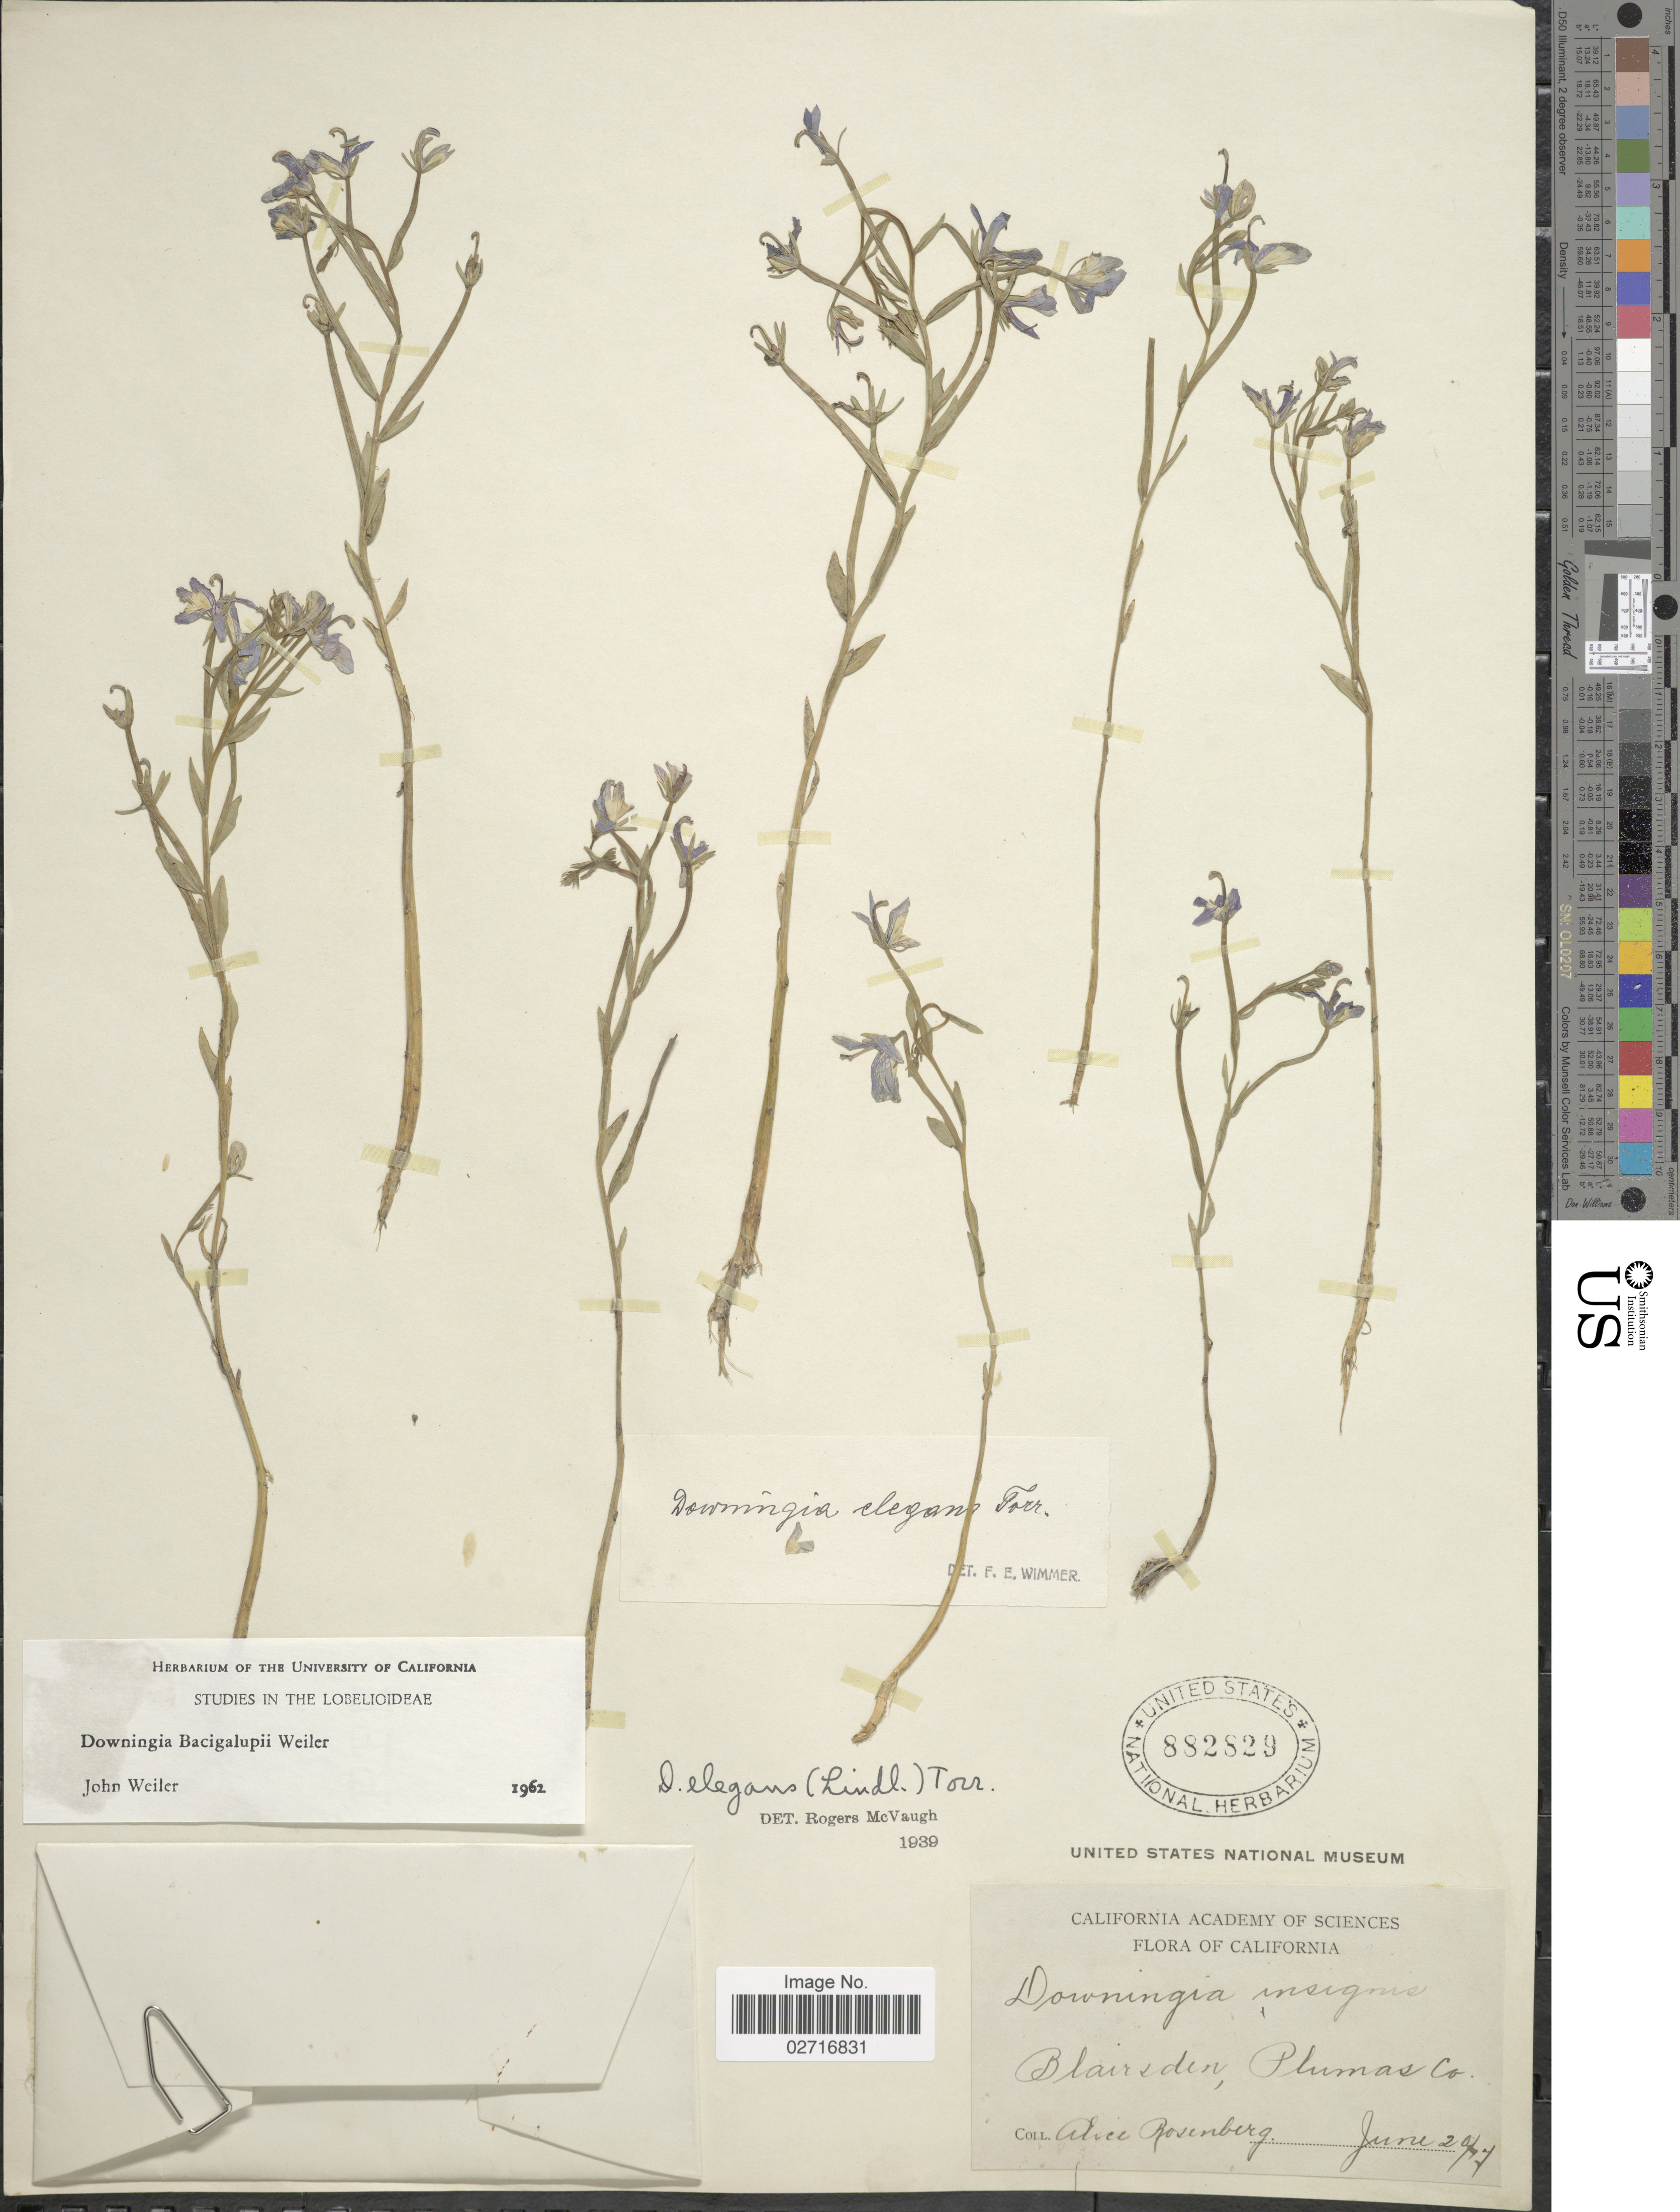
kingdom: Plantae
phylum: Tracheophyta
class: Magnoliopsida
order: Asterales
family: Campanulaceae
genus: Downingia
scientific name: Downingia bacigalupii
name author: Weiler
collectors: A. Rosenberg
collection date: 1917-06-20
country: United States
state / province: California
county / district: Plumas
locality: Blairsden, Plumas Co.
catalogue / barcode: US 882829